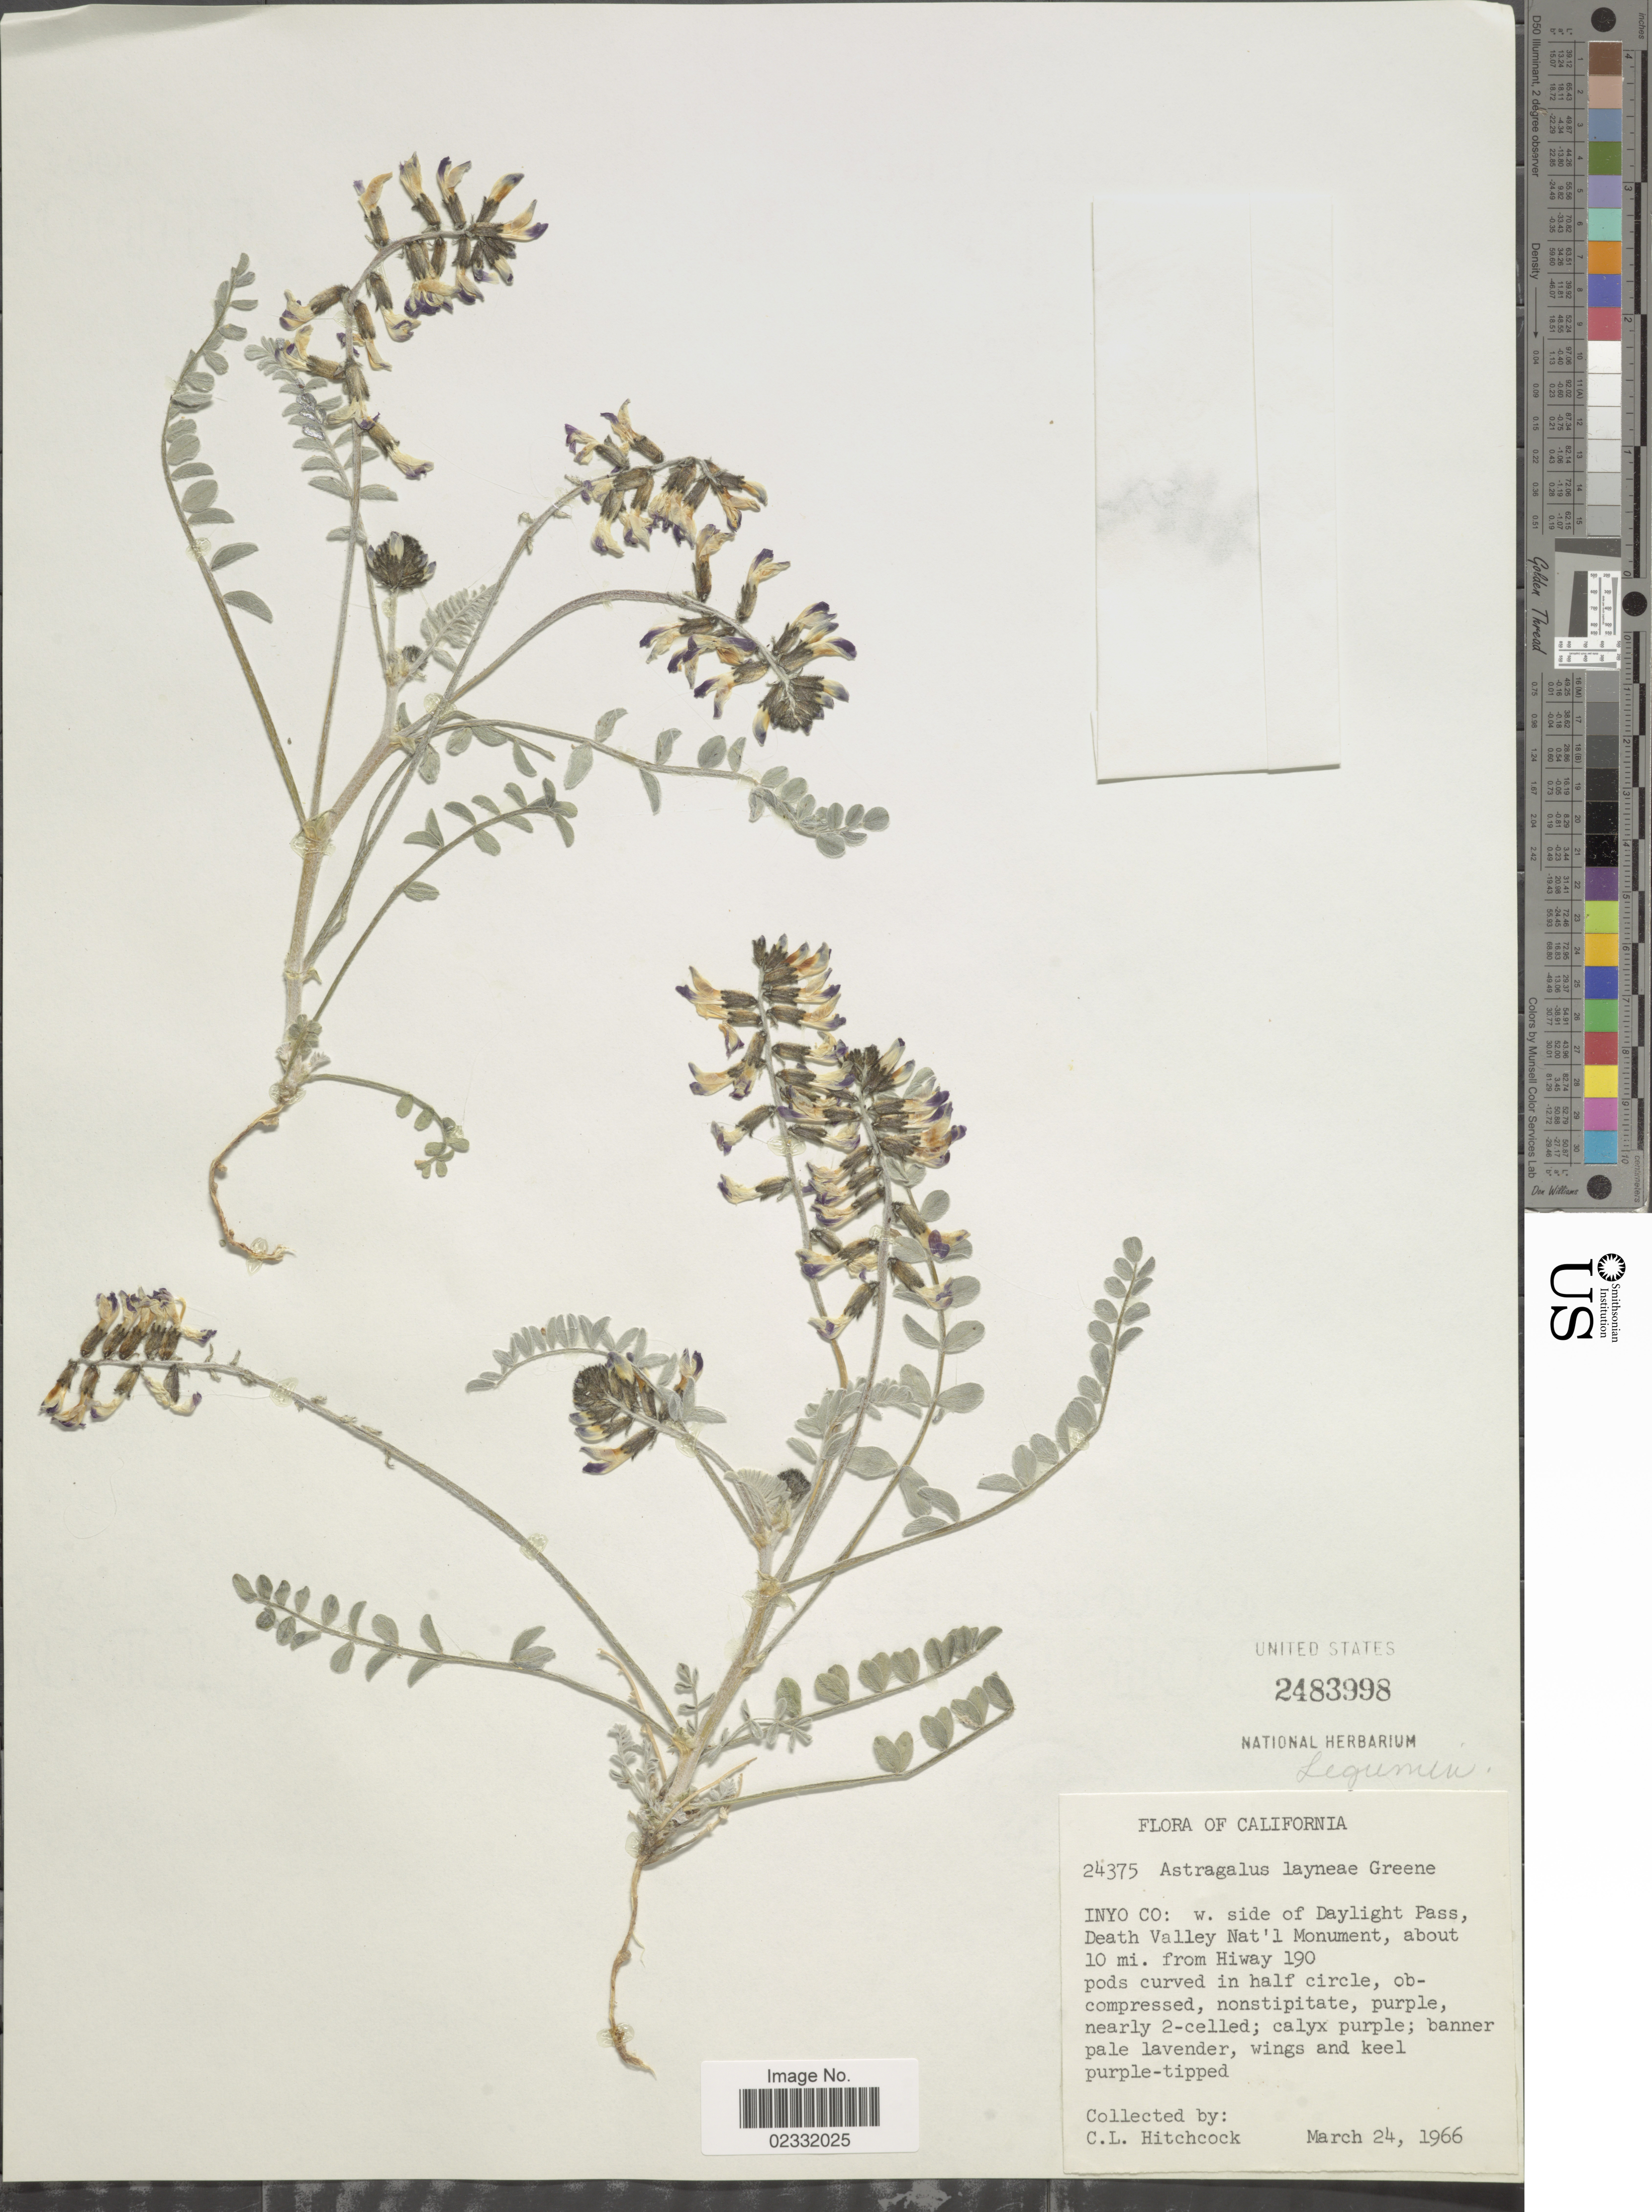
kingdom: Plantae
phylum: Tracheophyta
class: Magnoliopsida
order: Fabales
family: Fabaceae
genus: Astragalus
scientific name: Astragalus layneae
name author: Greene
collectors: C. L. Hitchcock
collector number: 24375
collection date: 1966-03-24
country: United States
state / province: California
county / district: Inyo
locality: Inyo Co.: w. side of Daylight Pass, Death Valley Nat'l Monument, about 10 mi. from Highway 190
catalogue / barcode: US 2483998